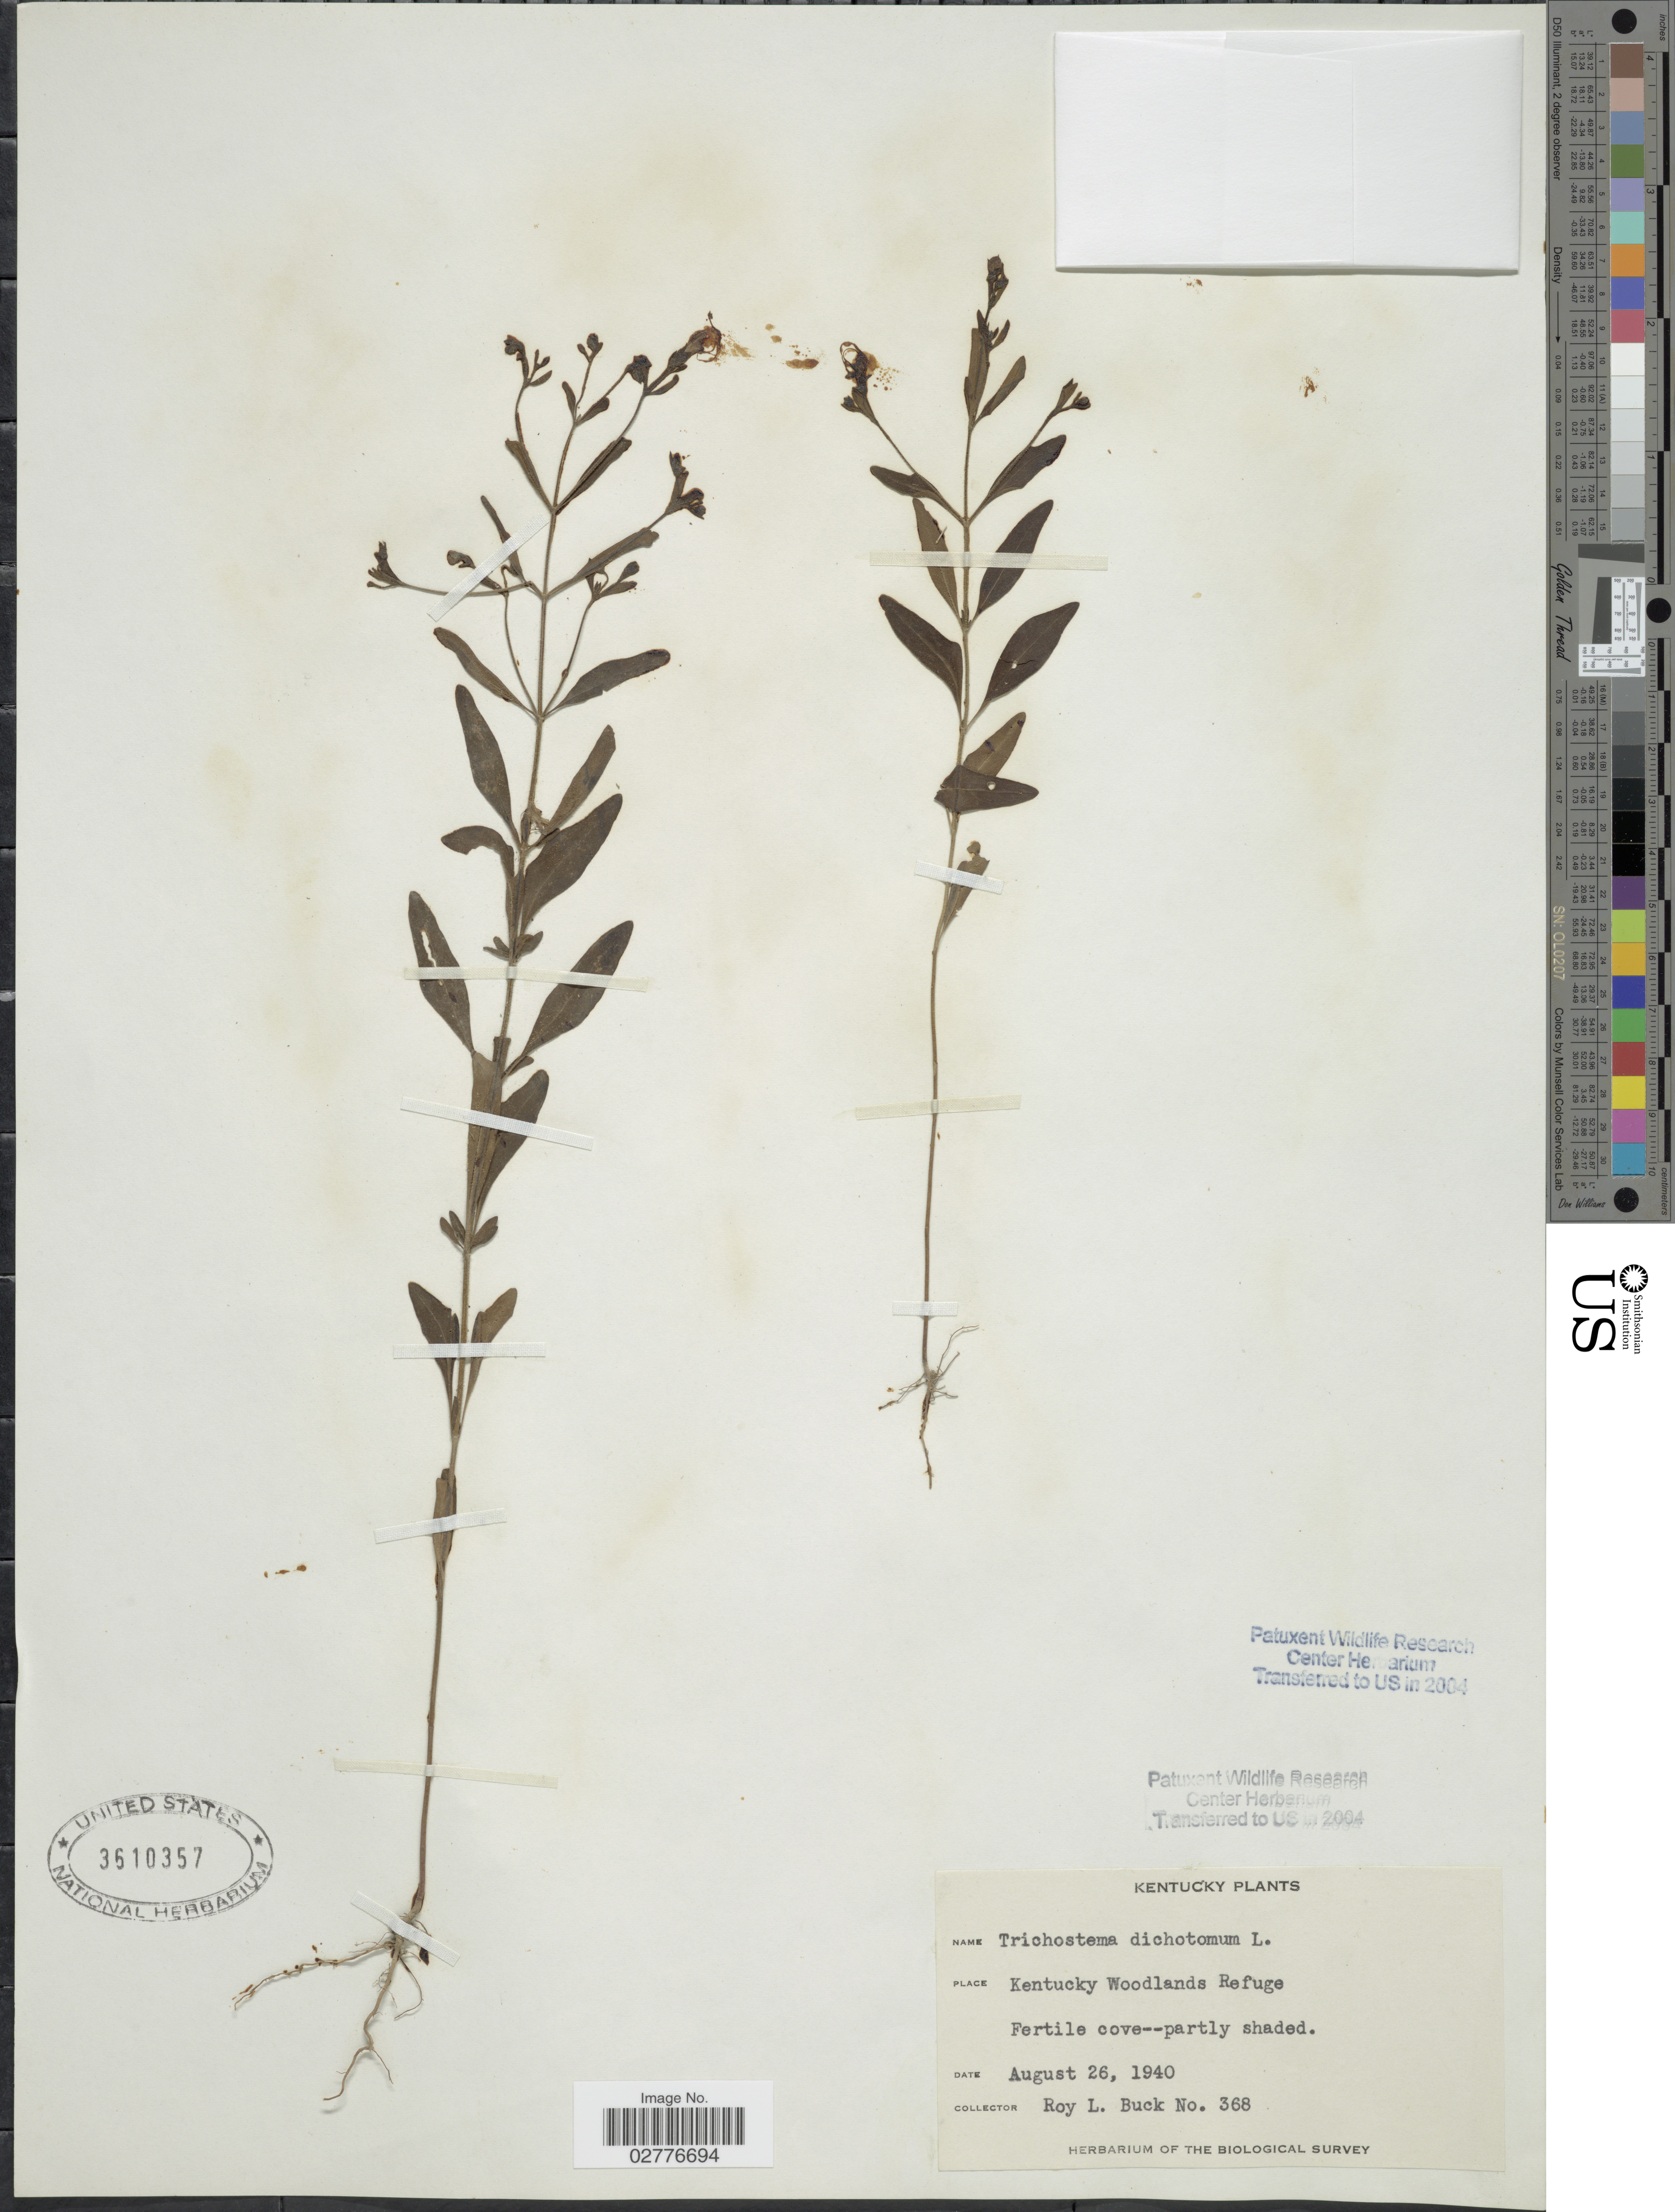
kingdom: Plantae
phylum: Tracheophyta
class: Magnoliopsida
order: Lamiales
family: Lamiaceae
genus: Trichostema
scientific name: Trichostema dichotomum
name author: L.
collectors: R. Buck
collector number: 368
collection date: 1940-08-26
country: United States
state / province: Kentucky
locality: Kentucky Woodlands Refuge.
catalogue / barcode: US 3610357